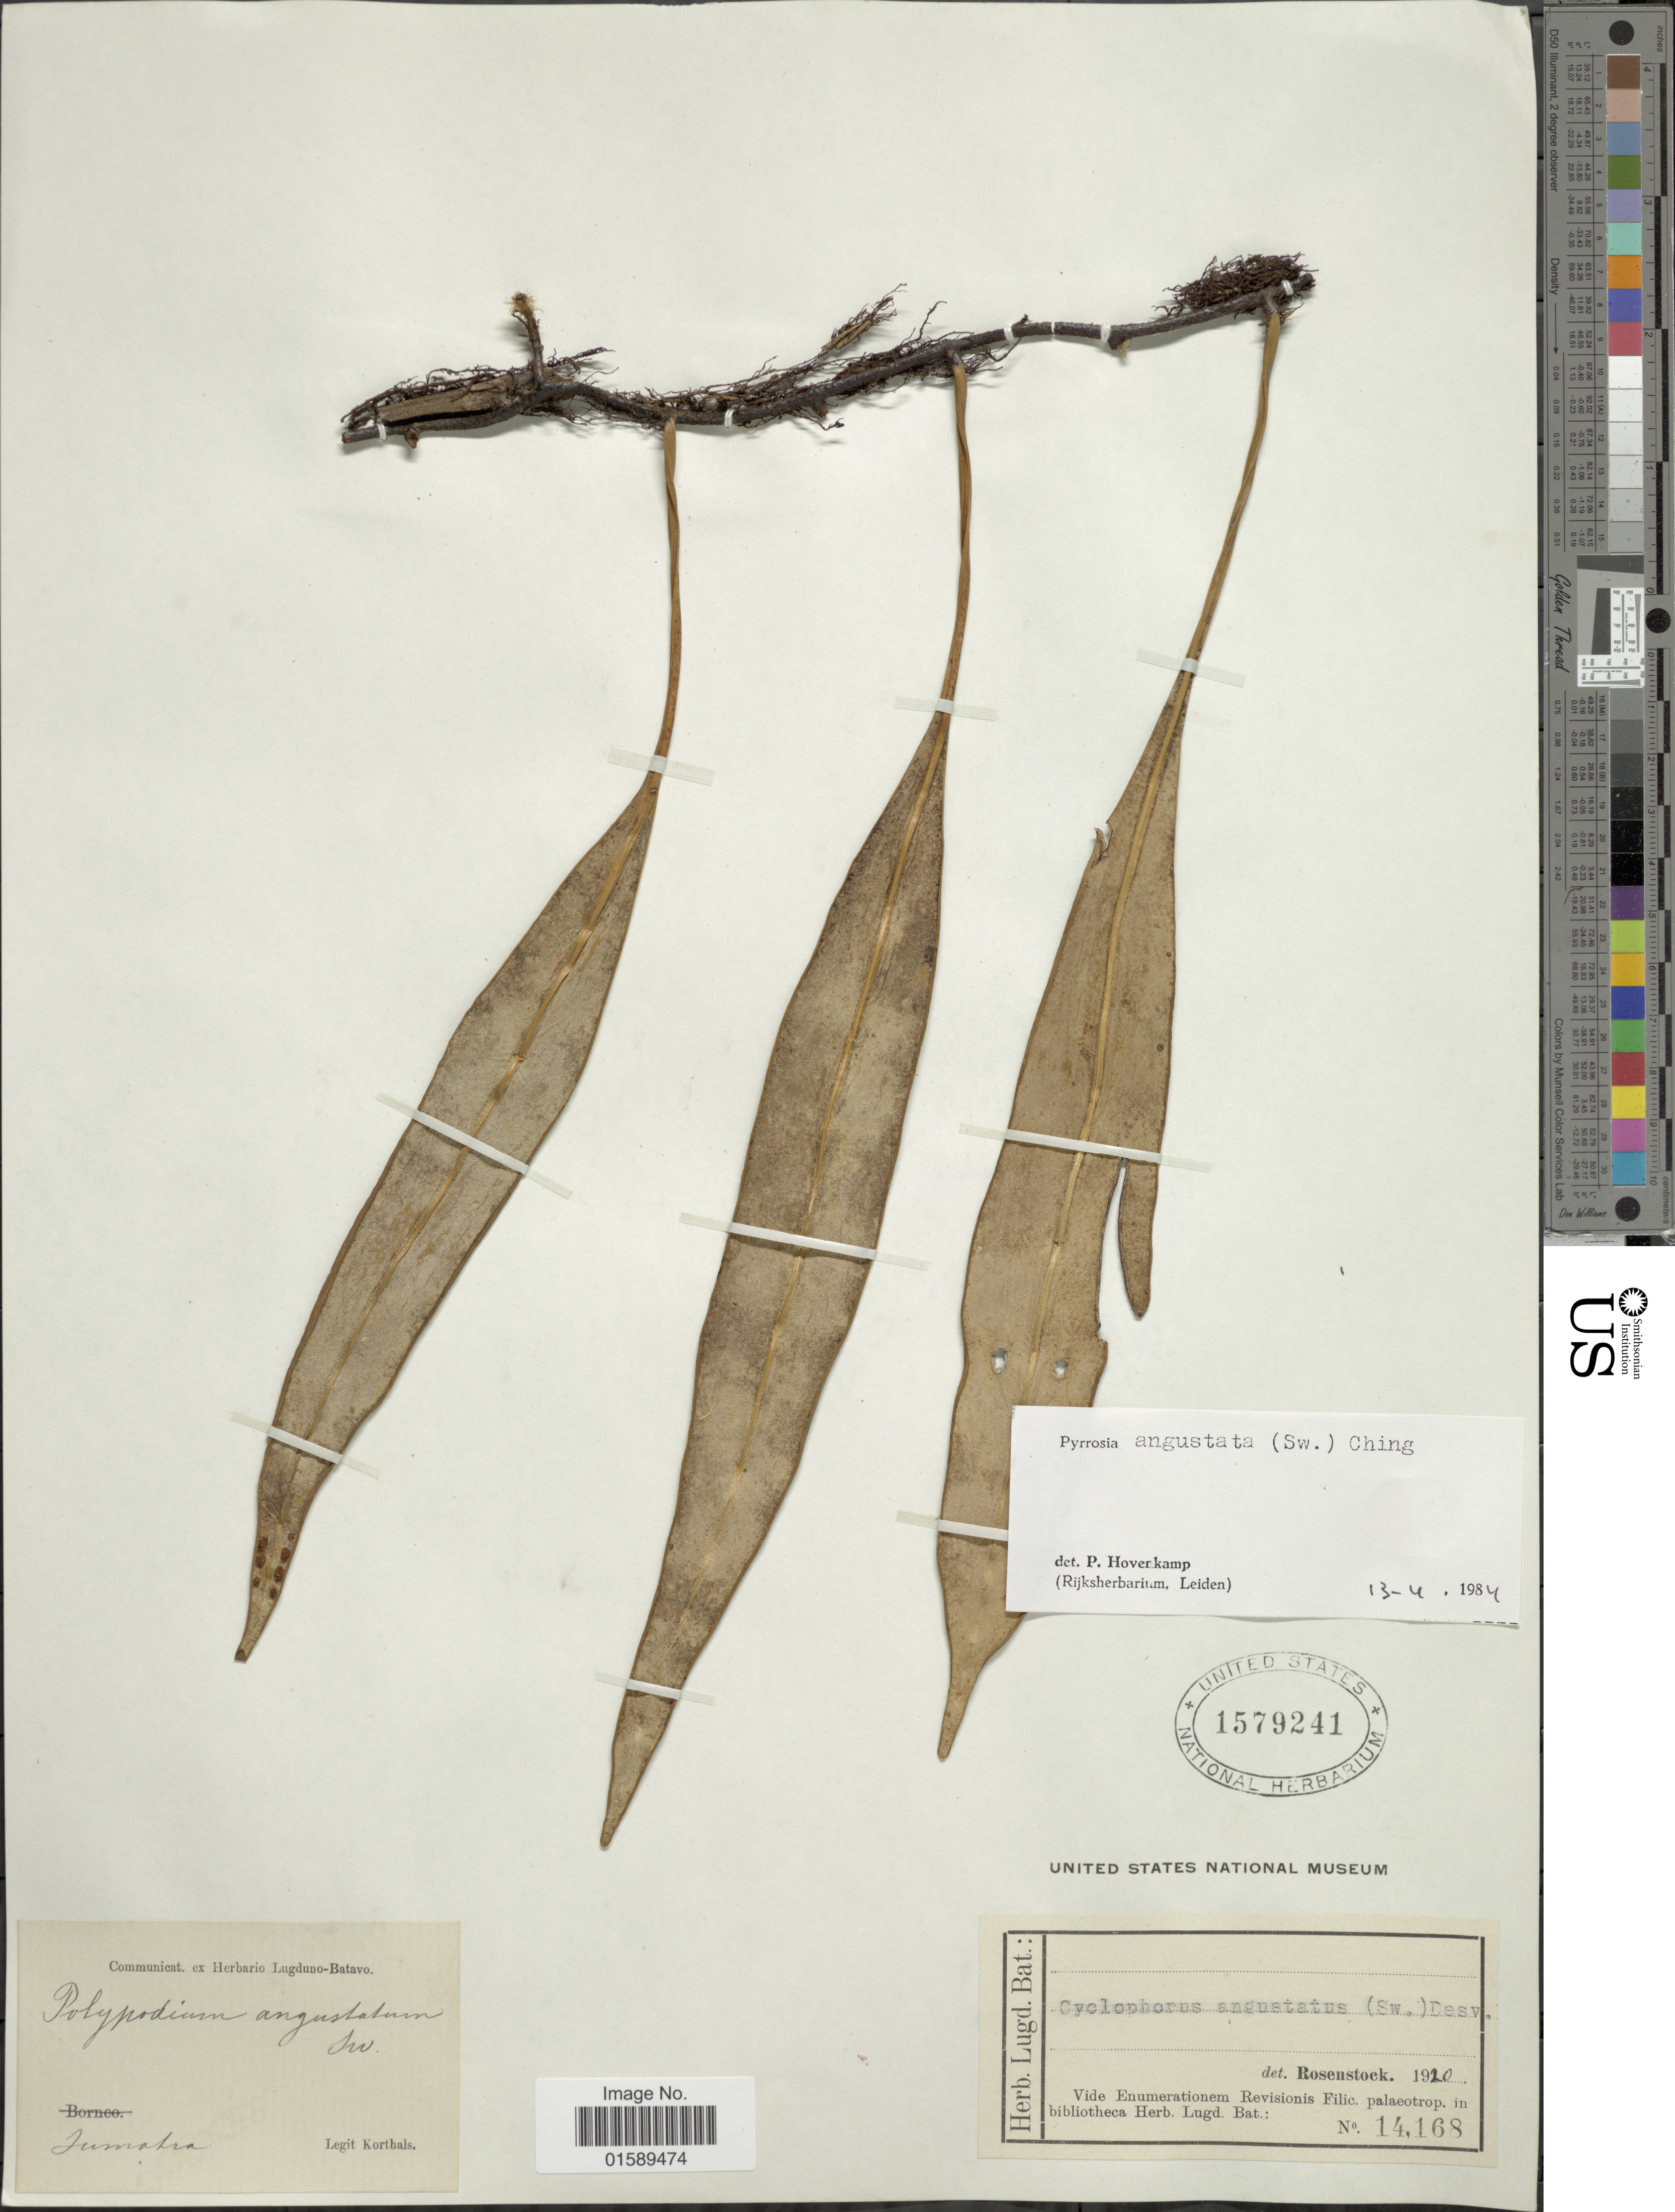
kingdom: Plantae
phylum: Tracheophyta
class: Polypodiopsida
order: Polypodiales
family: Polypodiaceae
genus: Pyrrosia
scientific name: Pyrrosia angustata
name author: (Sw.) Ching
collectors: -. Korthals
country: Indonesia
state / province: Sumatra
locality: Sumatra.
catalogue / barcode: US 1579241